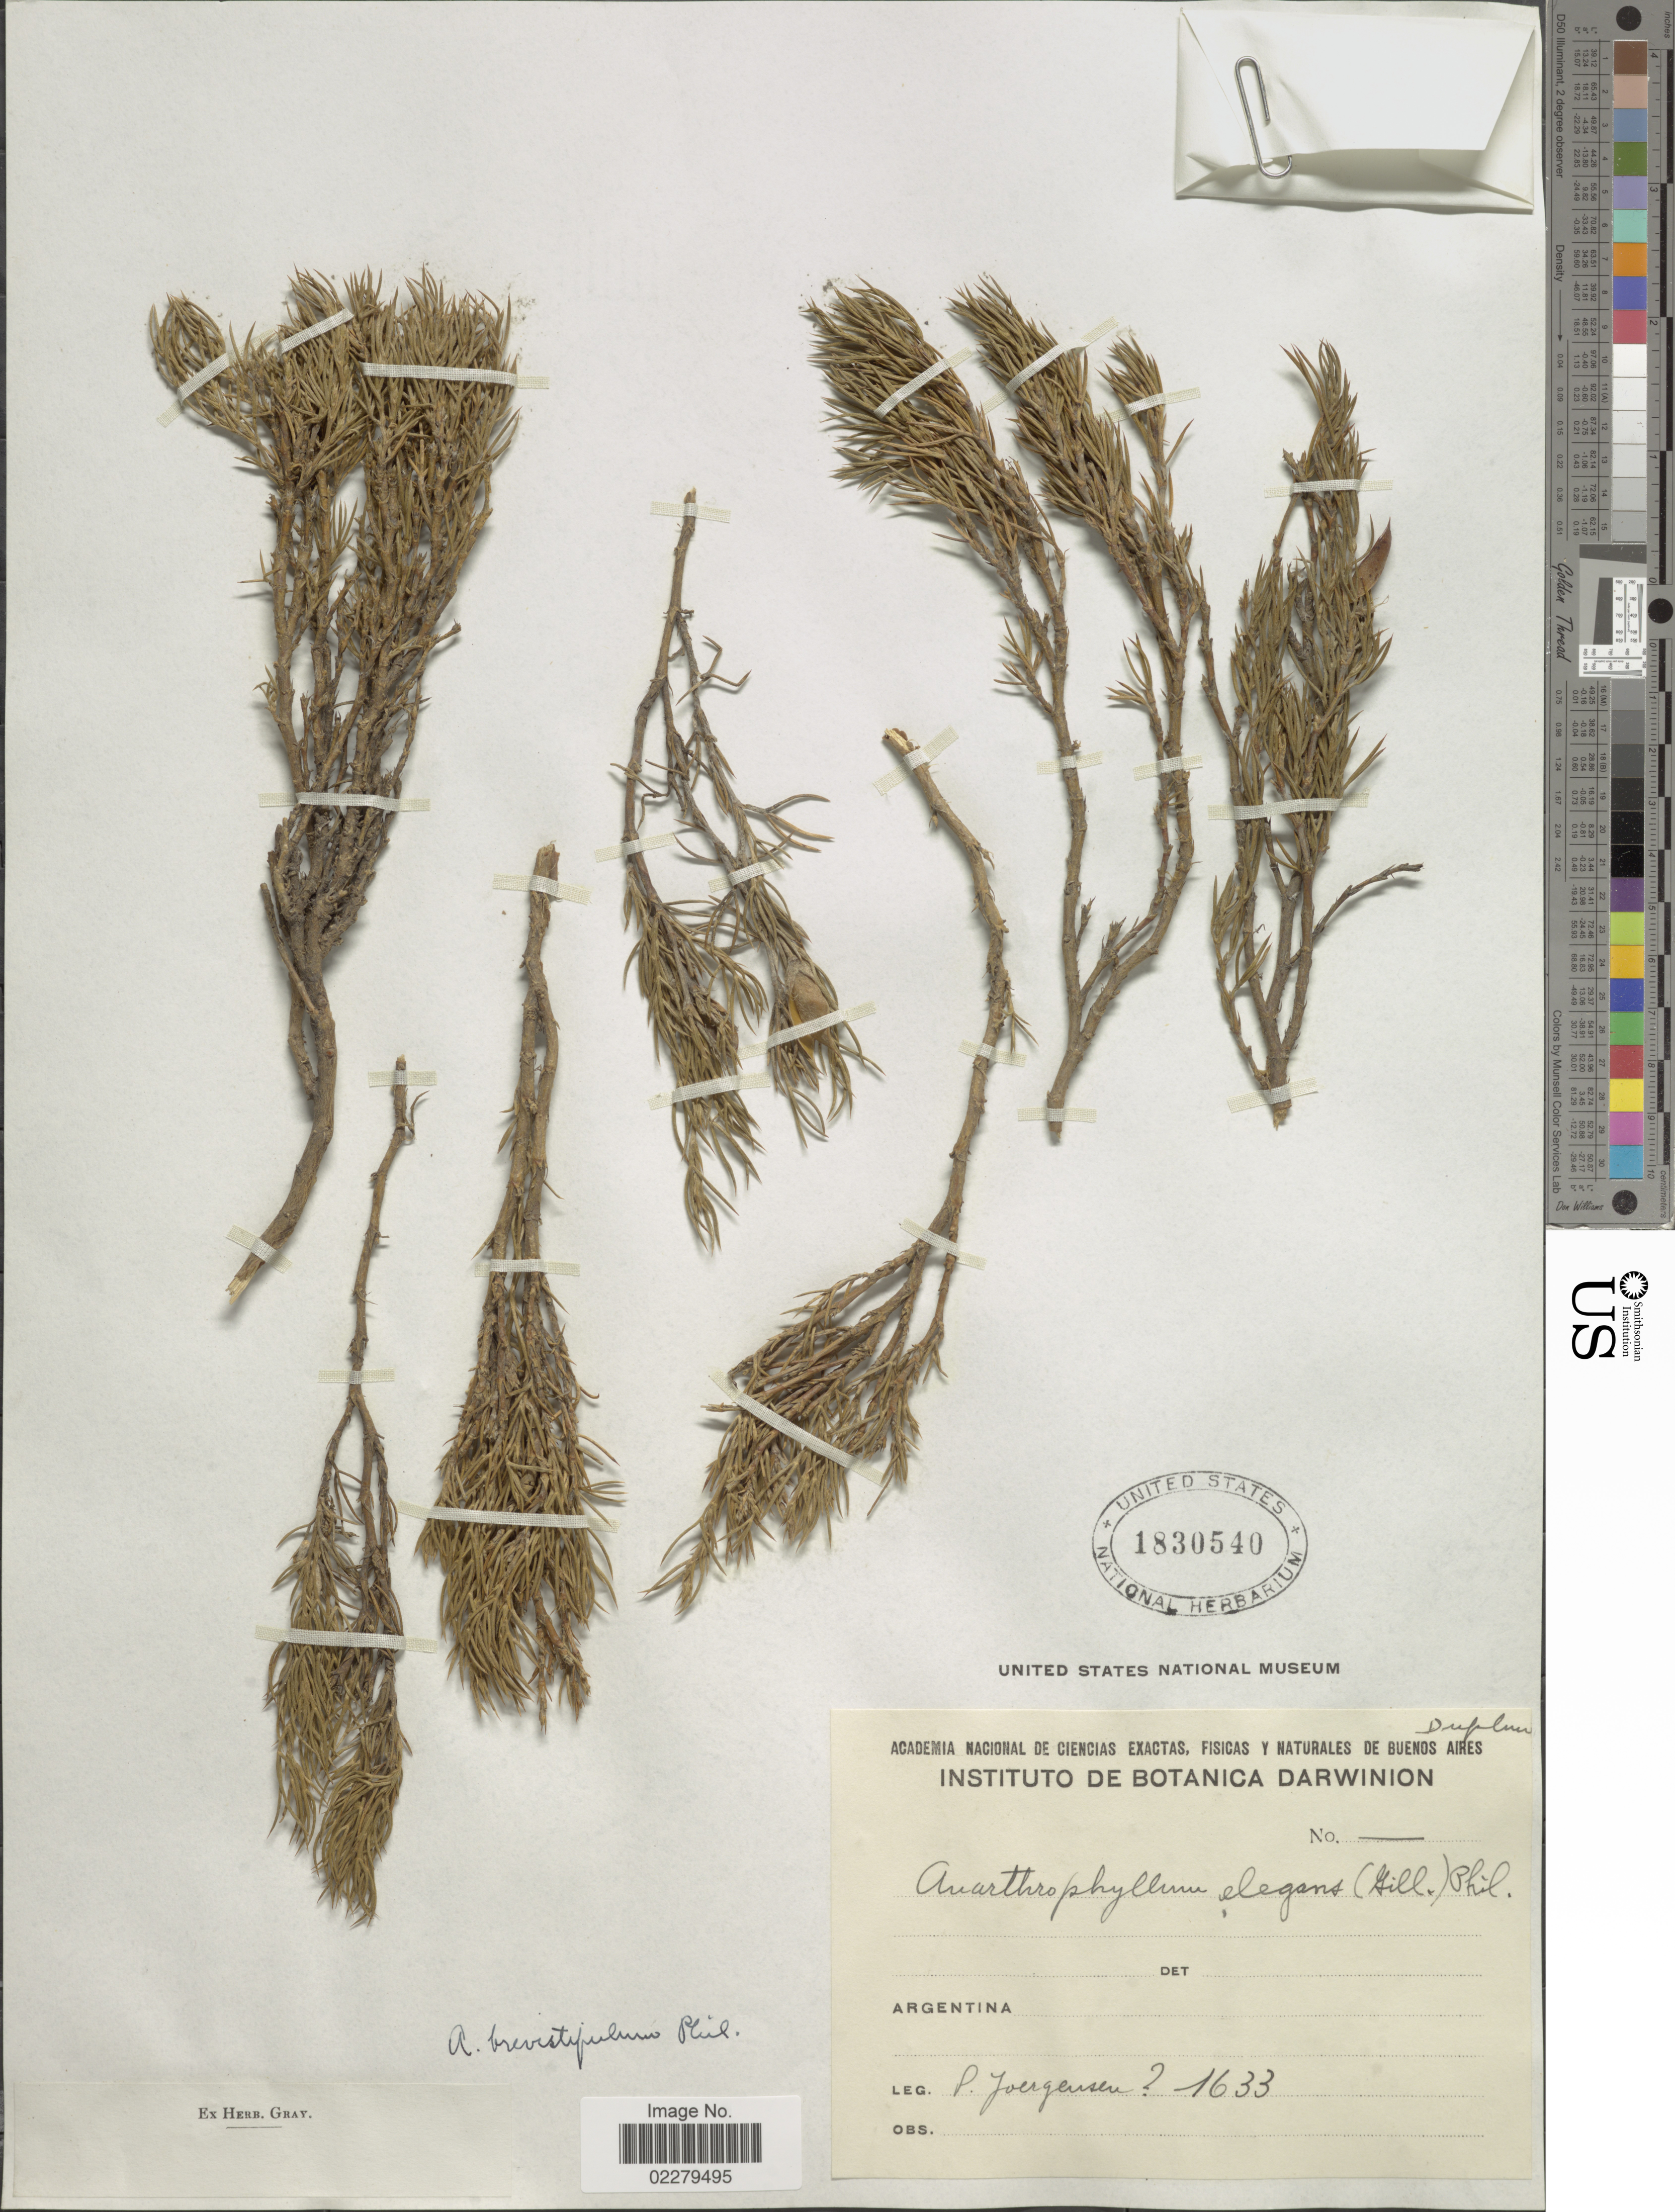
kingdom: Plantae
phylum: Tracheophyta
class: Magnoliopsida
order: Fabales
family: Fabaceae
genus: Anarthrophyllum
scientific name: Anarthrophyllum brevistipula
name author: Phil.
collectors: P. Jörgensen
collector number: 1633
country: Argentina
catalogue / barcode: US 1830540